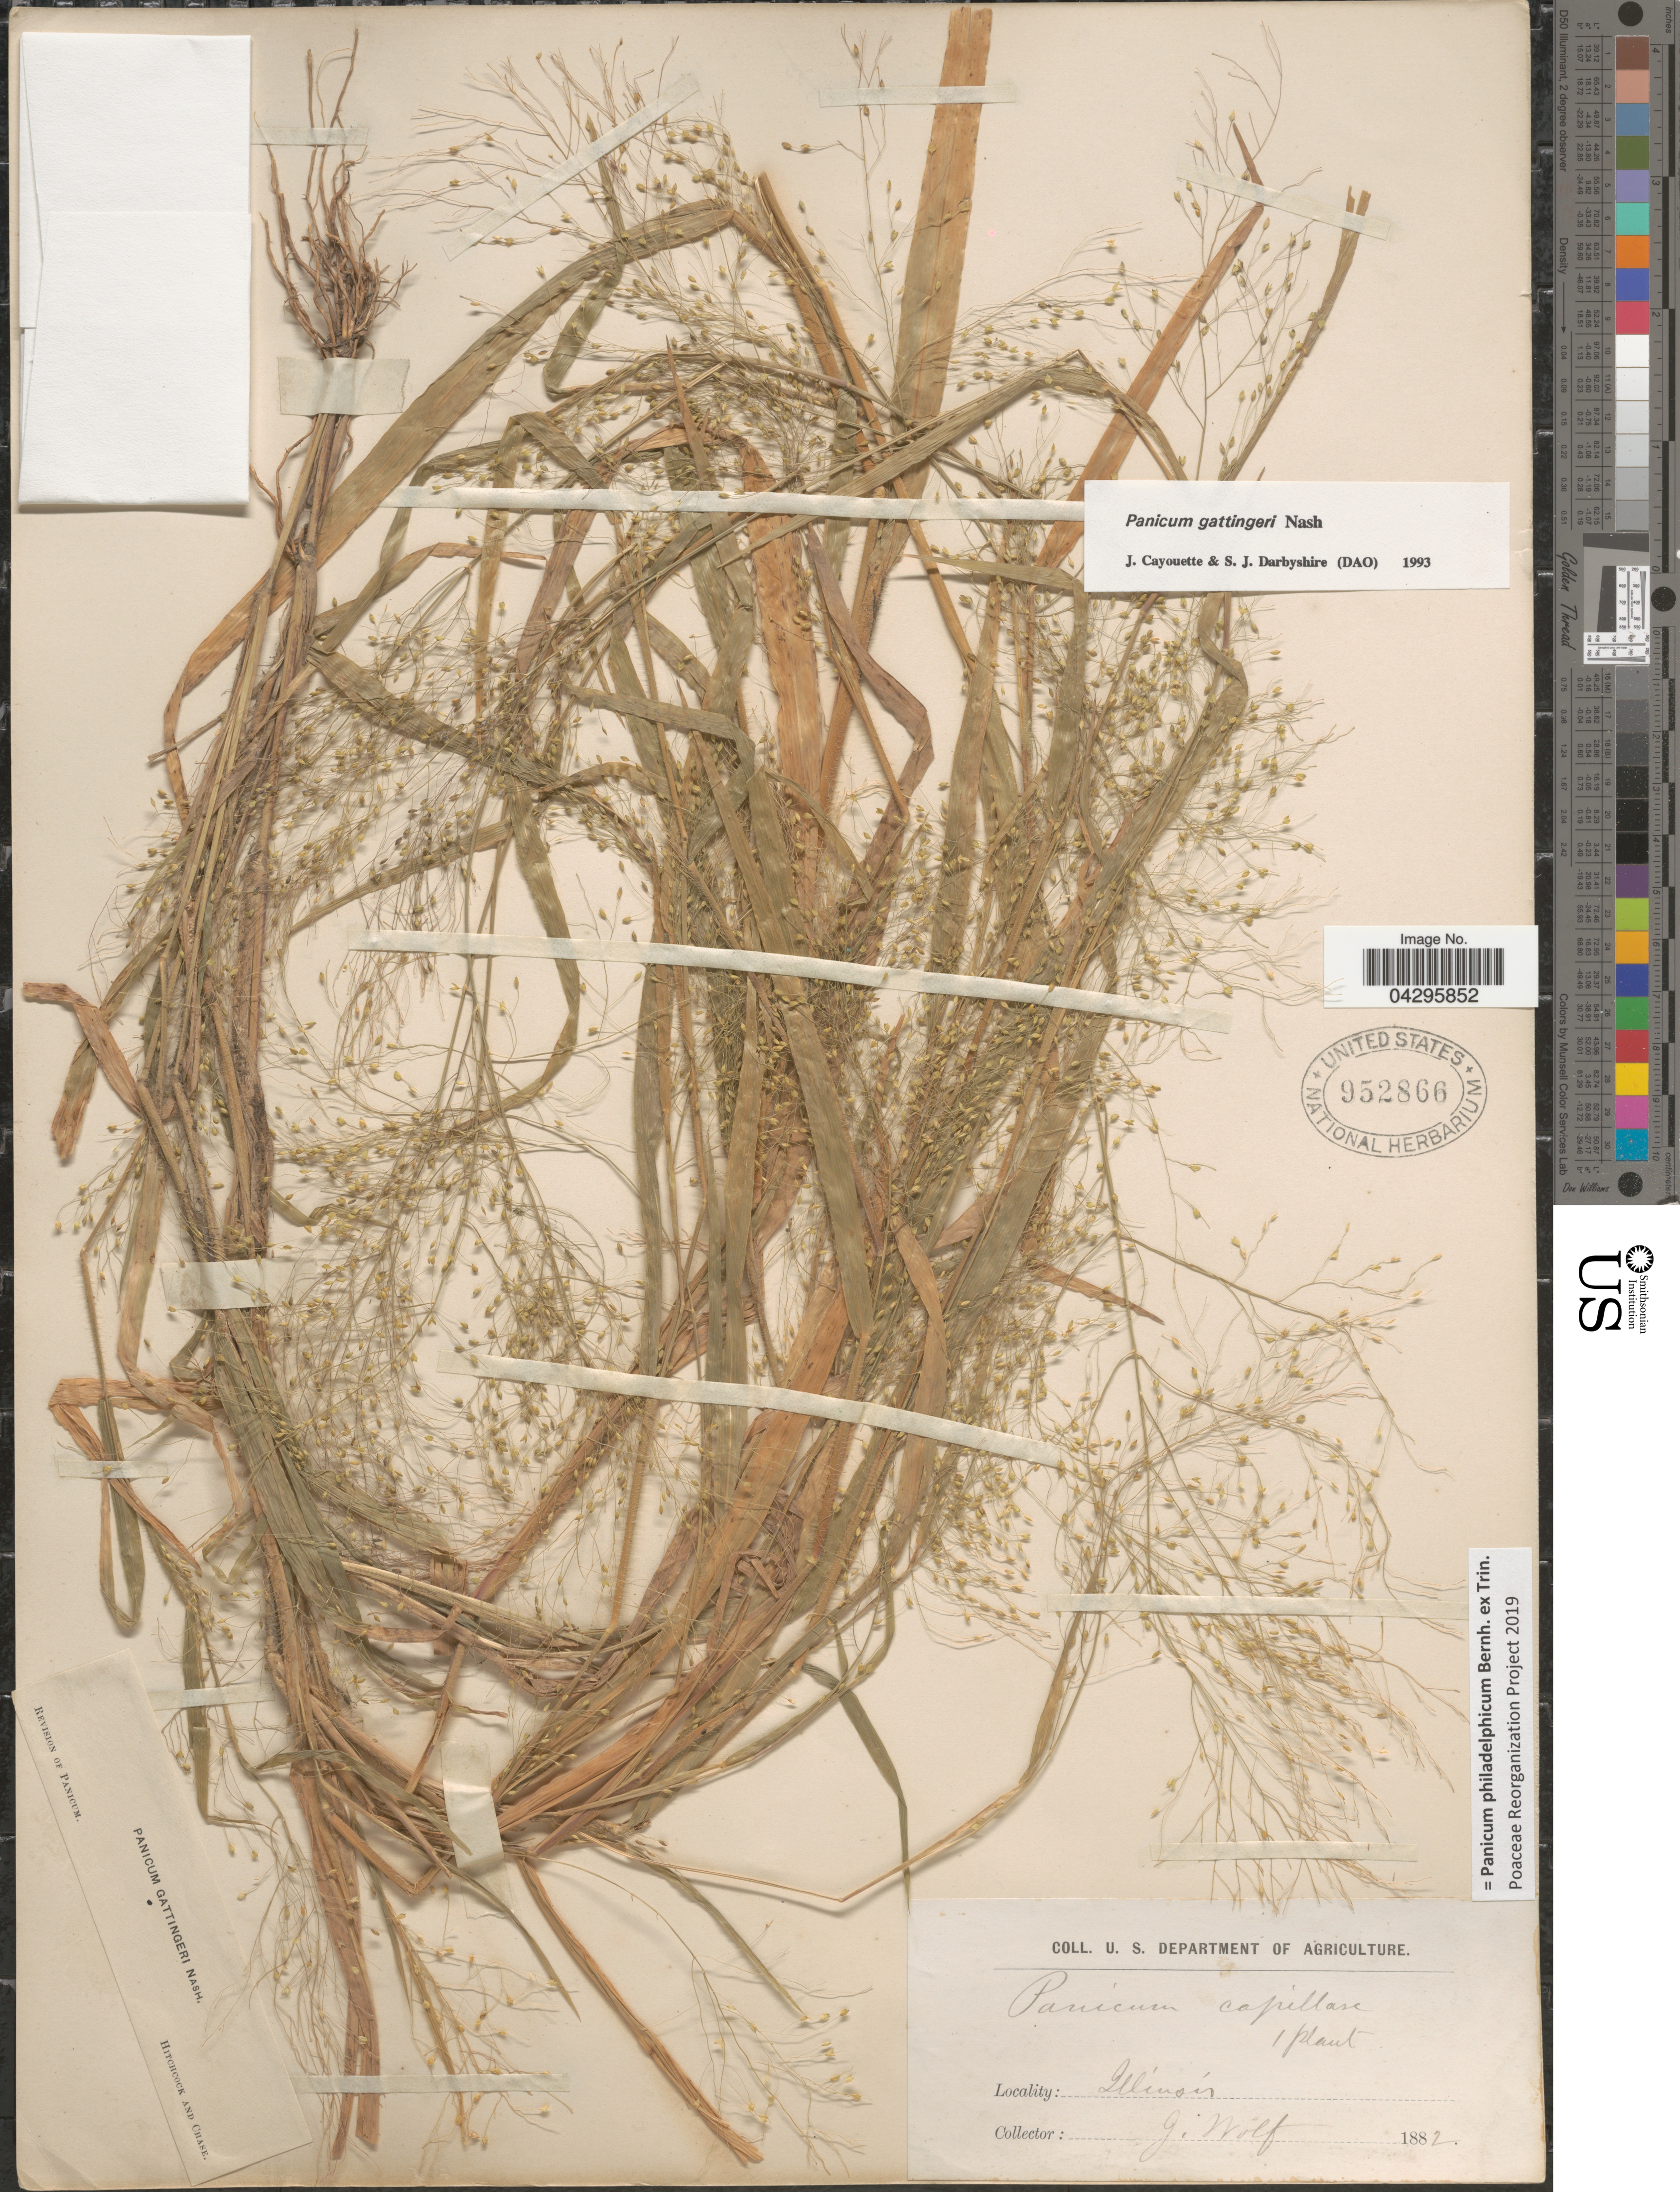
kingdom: Plantae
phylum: Tracheophyta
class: Liliopsida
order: Poales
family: Poaceae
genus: Panicum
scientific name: Panicum philadelphicum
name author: Bernh. ex Trin.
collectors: J. Wolf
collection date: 1882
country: United States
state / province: Illinois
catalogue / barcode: US 952866